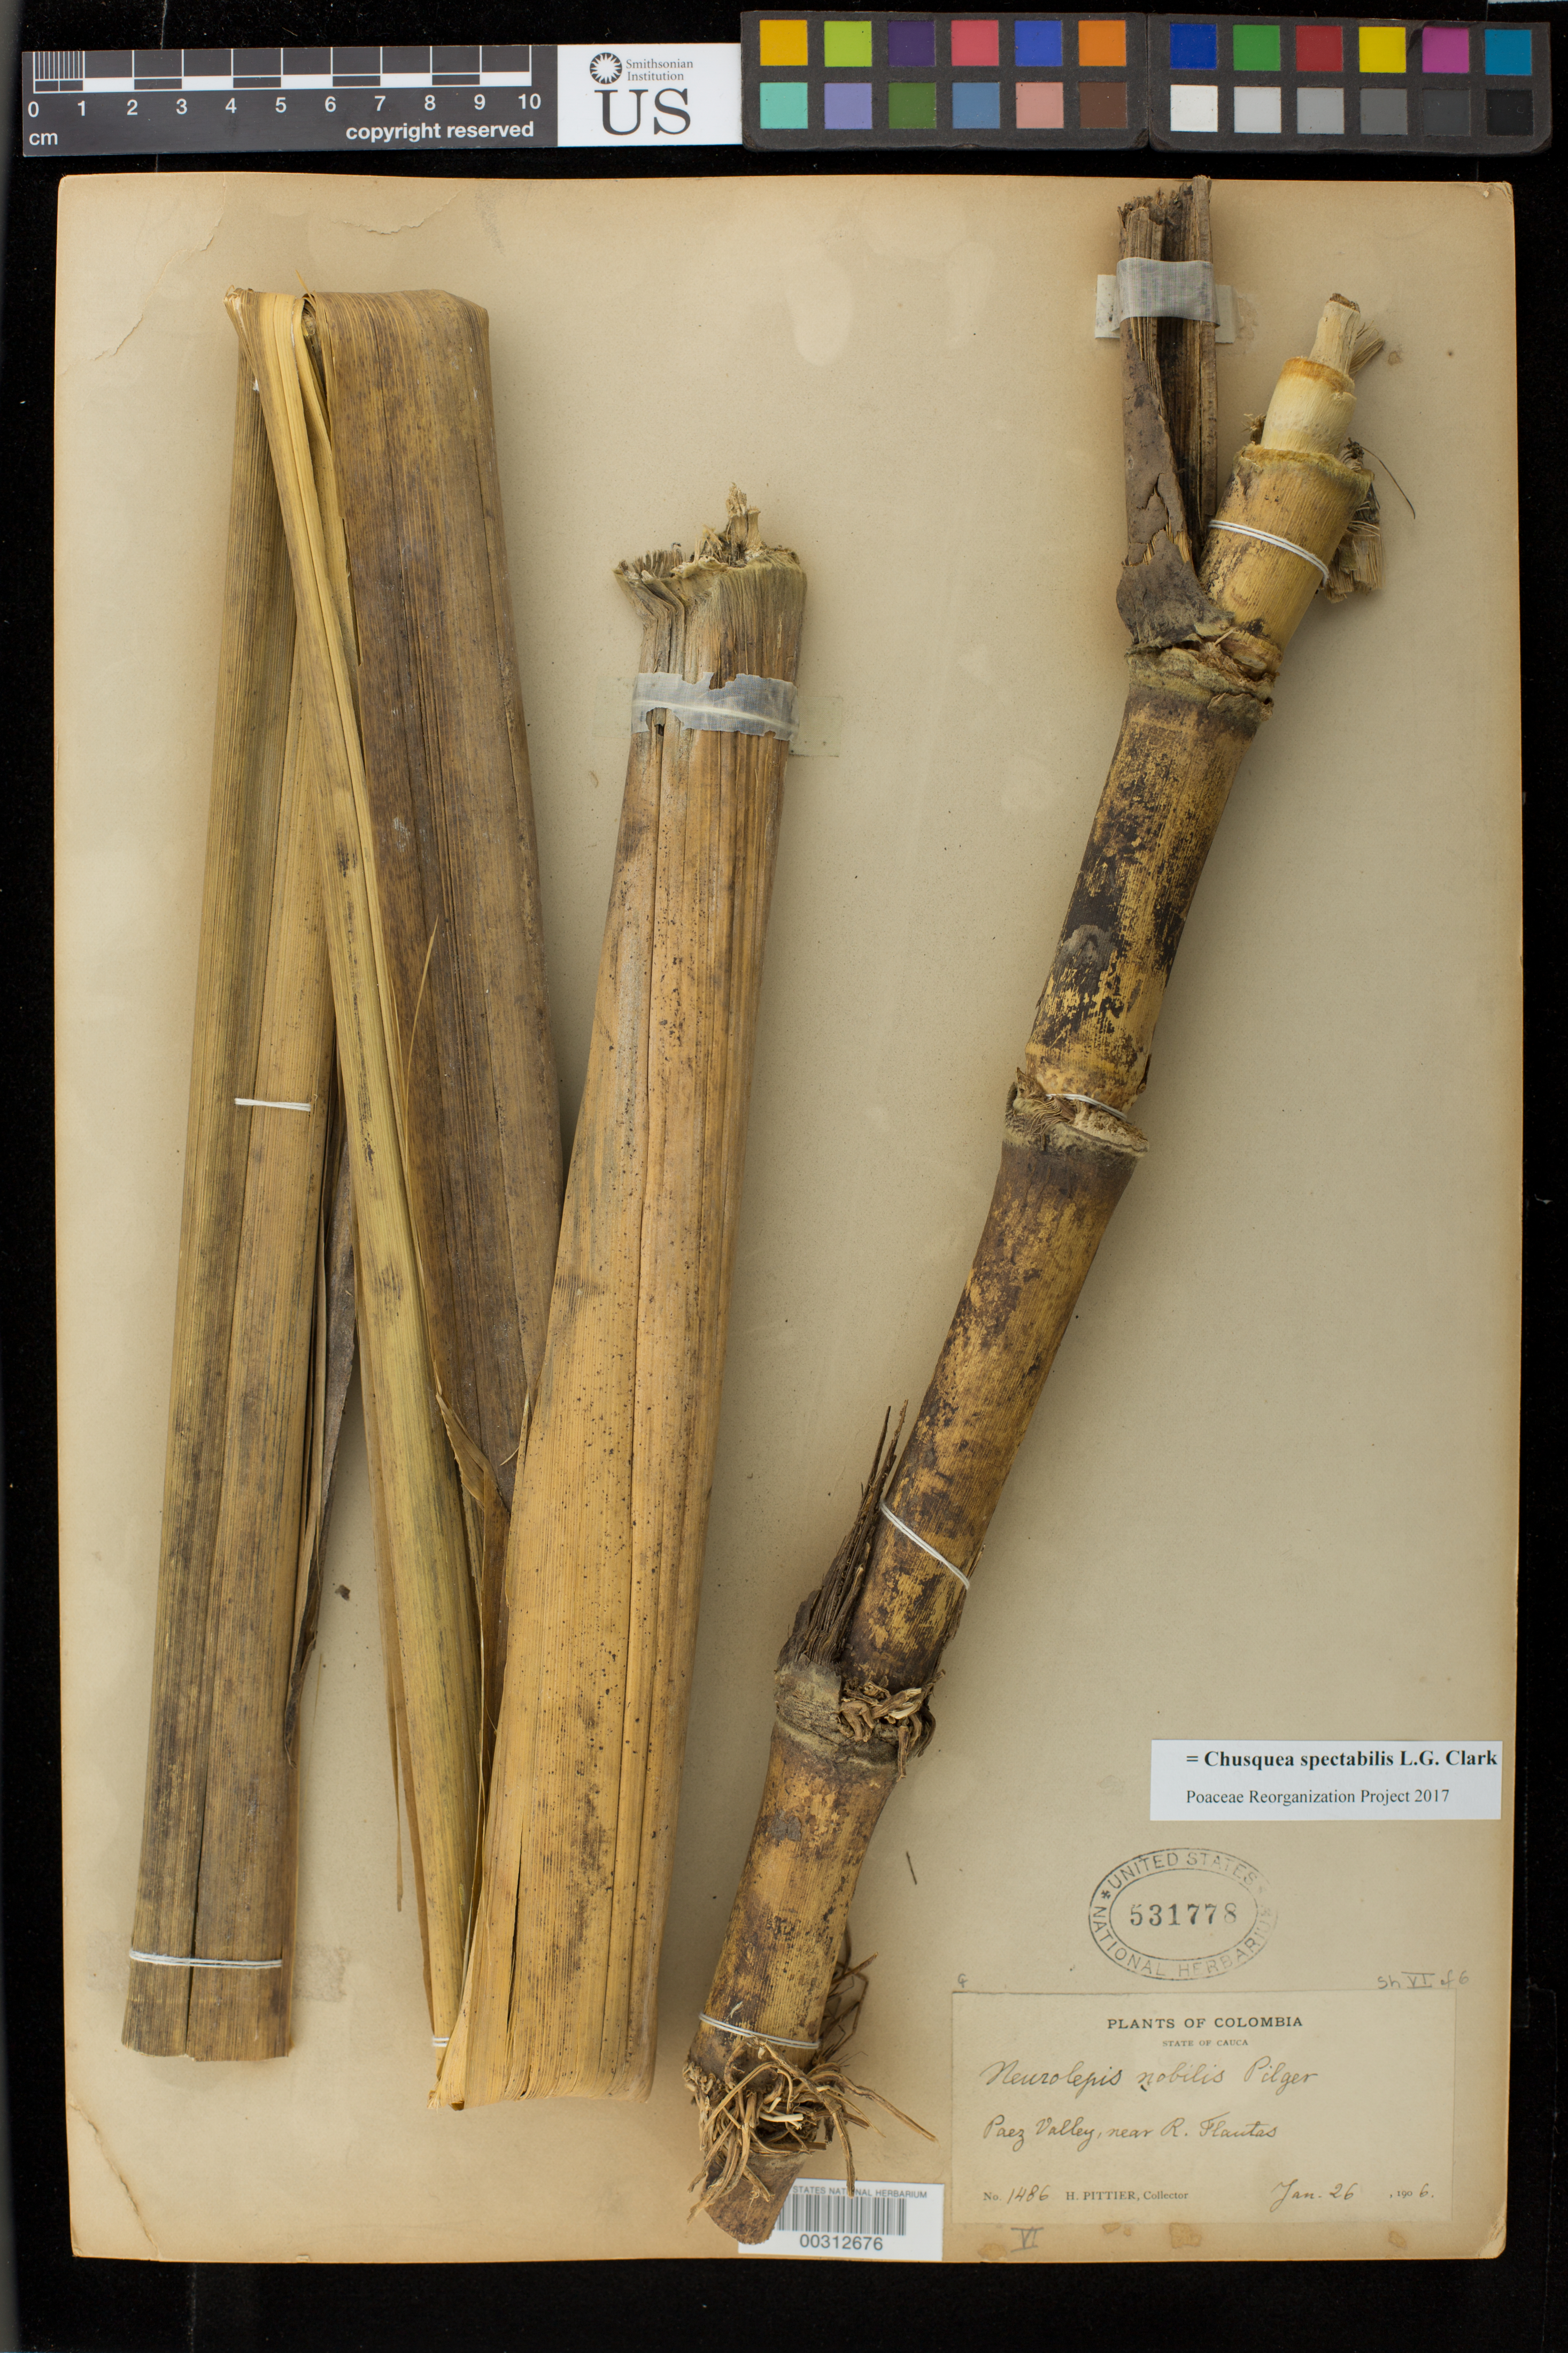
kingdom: Plantae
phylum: Tracheophyta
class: Liliopsida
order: Poales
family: Poaceae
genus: Chusquea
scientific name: Chusquea spectabilis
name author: L.G. Clark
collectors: H. F. Pittier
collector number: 1486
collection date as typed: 26 Jan 1906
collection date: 1906-01-26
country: Colombia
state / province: Cauca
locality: Rio Paez Valley, near R. Flautas. Tierra Adentro.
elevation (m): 1900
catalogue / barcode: US 531778